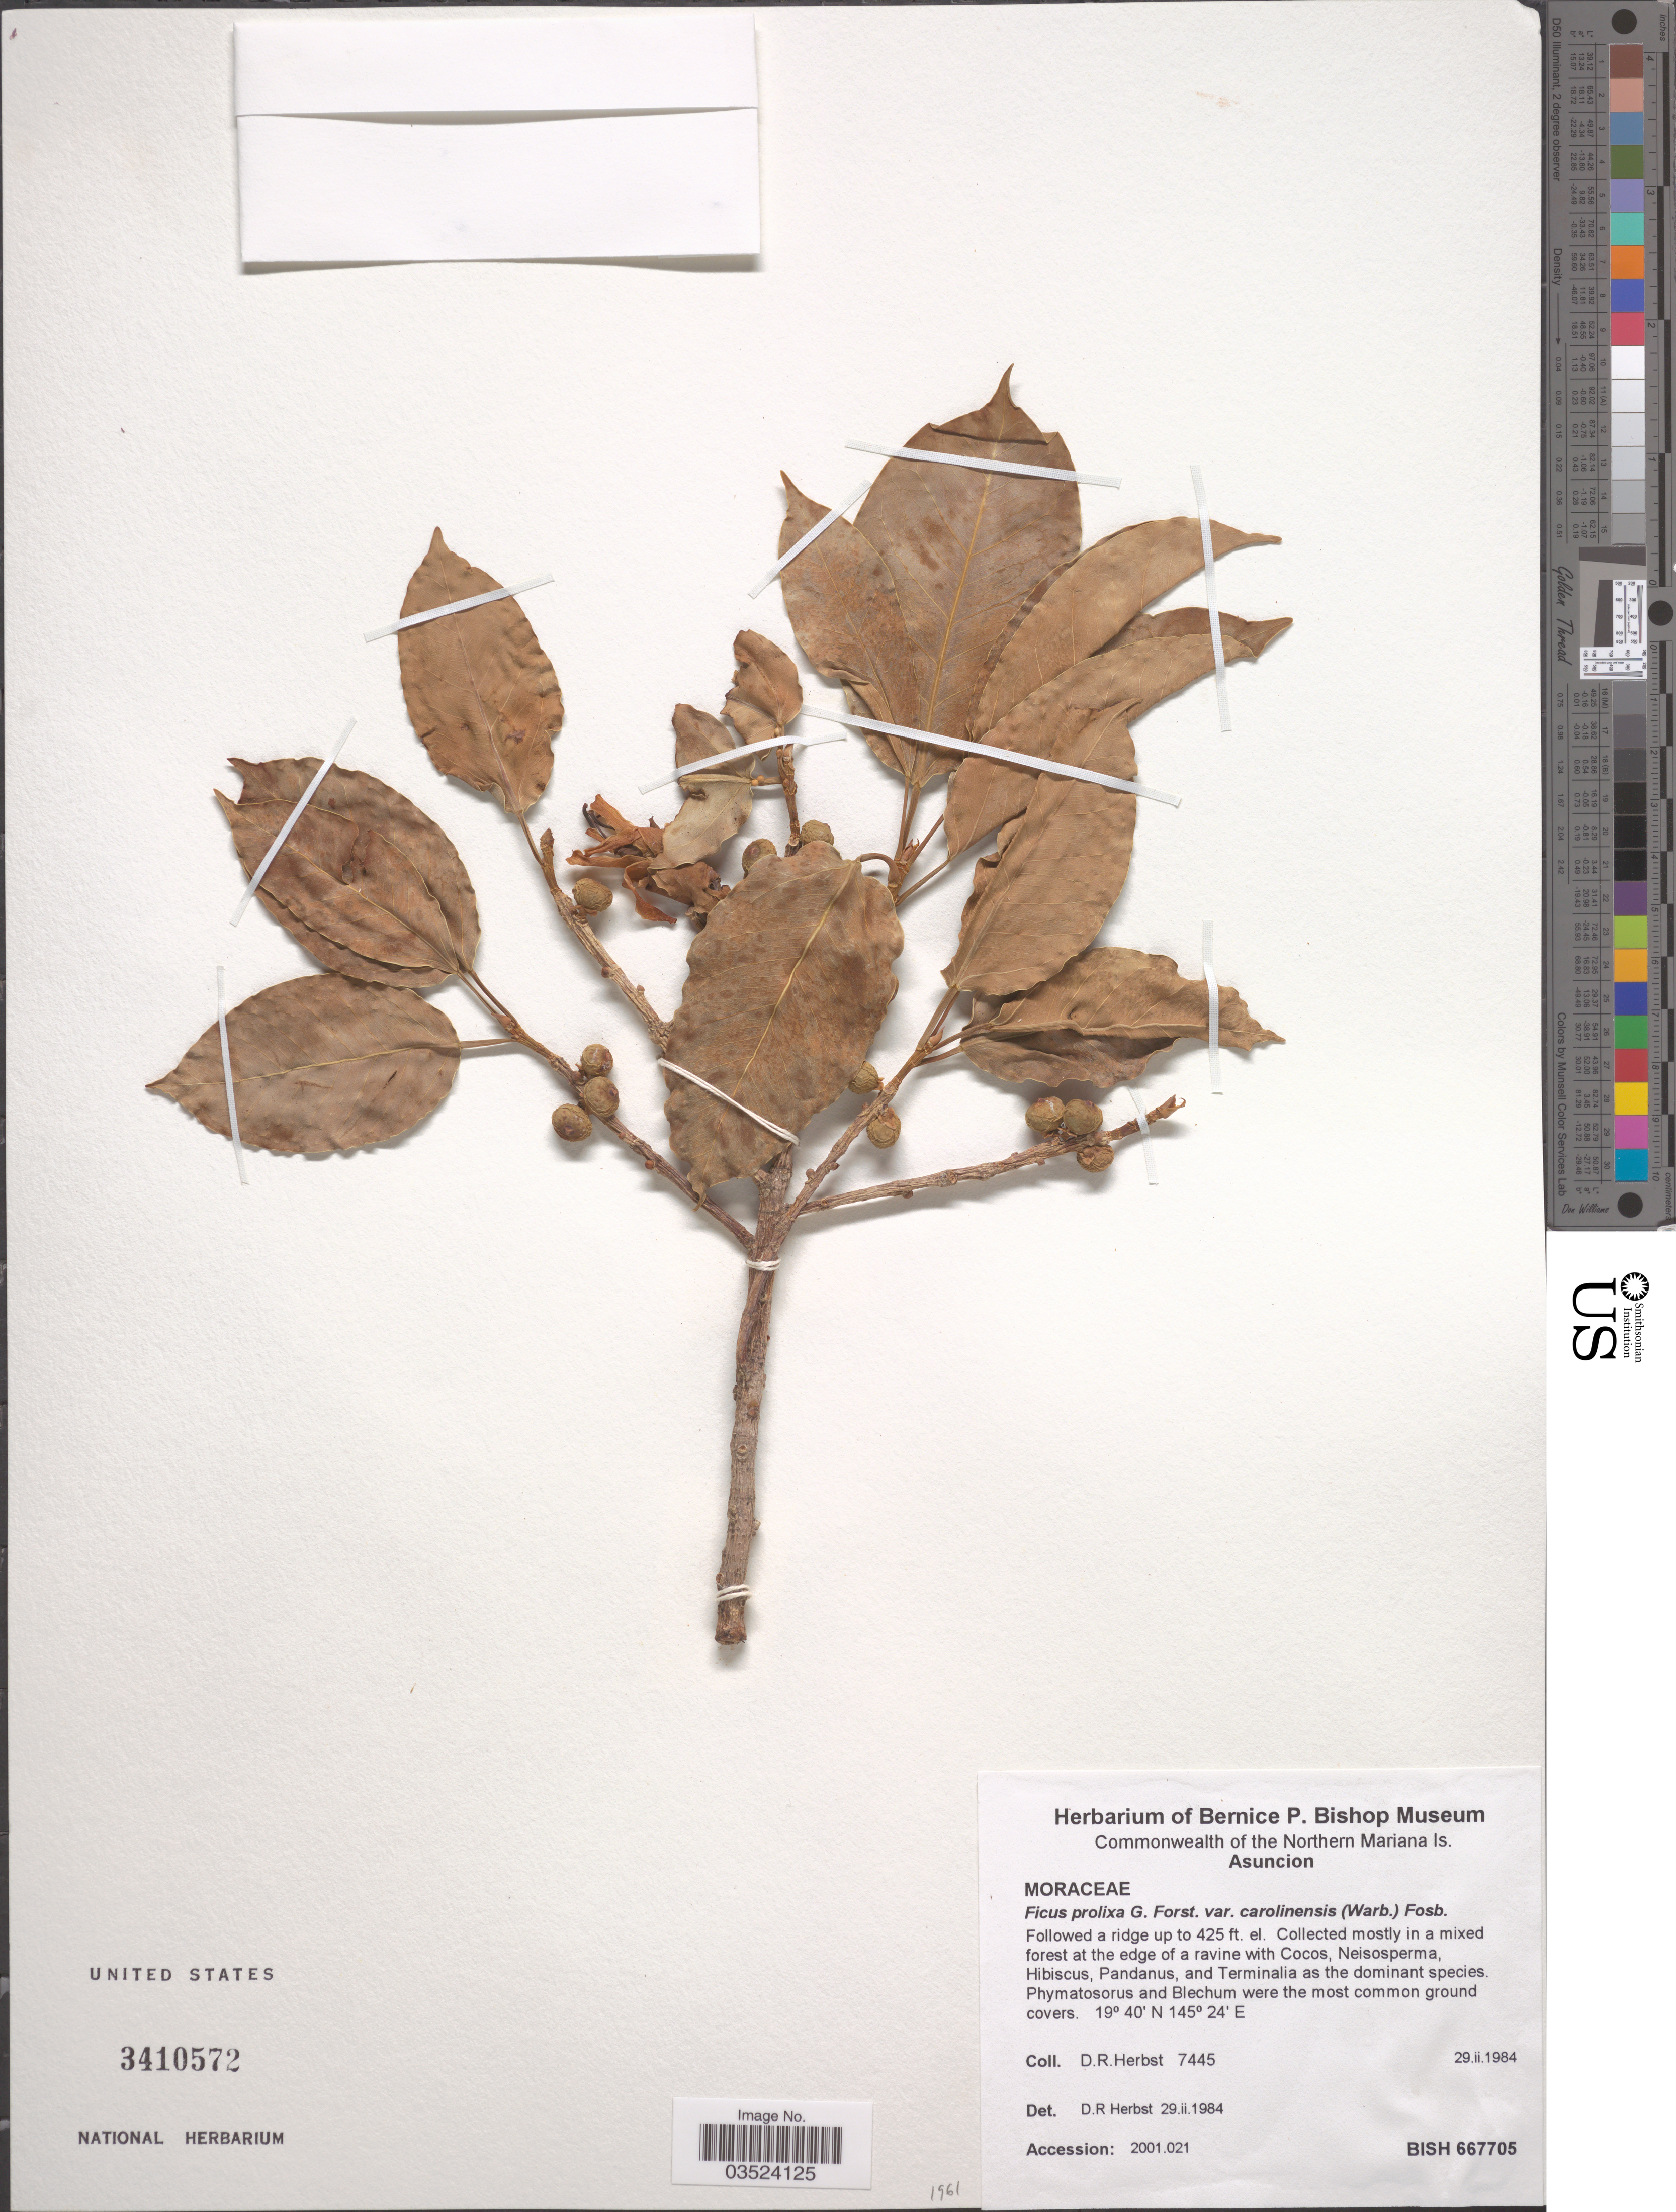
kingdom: Plantae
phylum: Tracheophyta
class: Magnoliopsida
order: Rosales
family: Moraceae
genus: Ficus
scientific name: Ficus prolixa var. carolinensis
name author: (Warb.) Fosberg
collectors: D. R. Herbst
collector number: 7445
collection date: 1984-02-29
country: Northern Mariana Islands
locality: Asuncion.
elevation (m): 130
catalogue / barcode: US 3410572